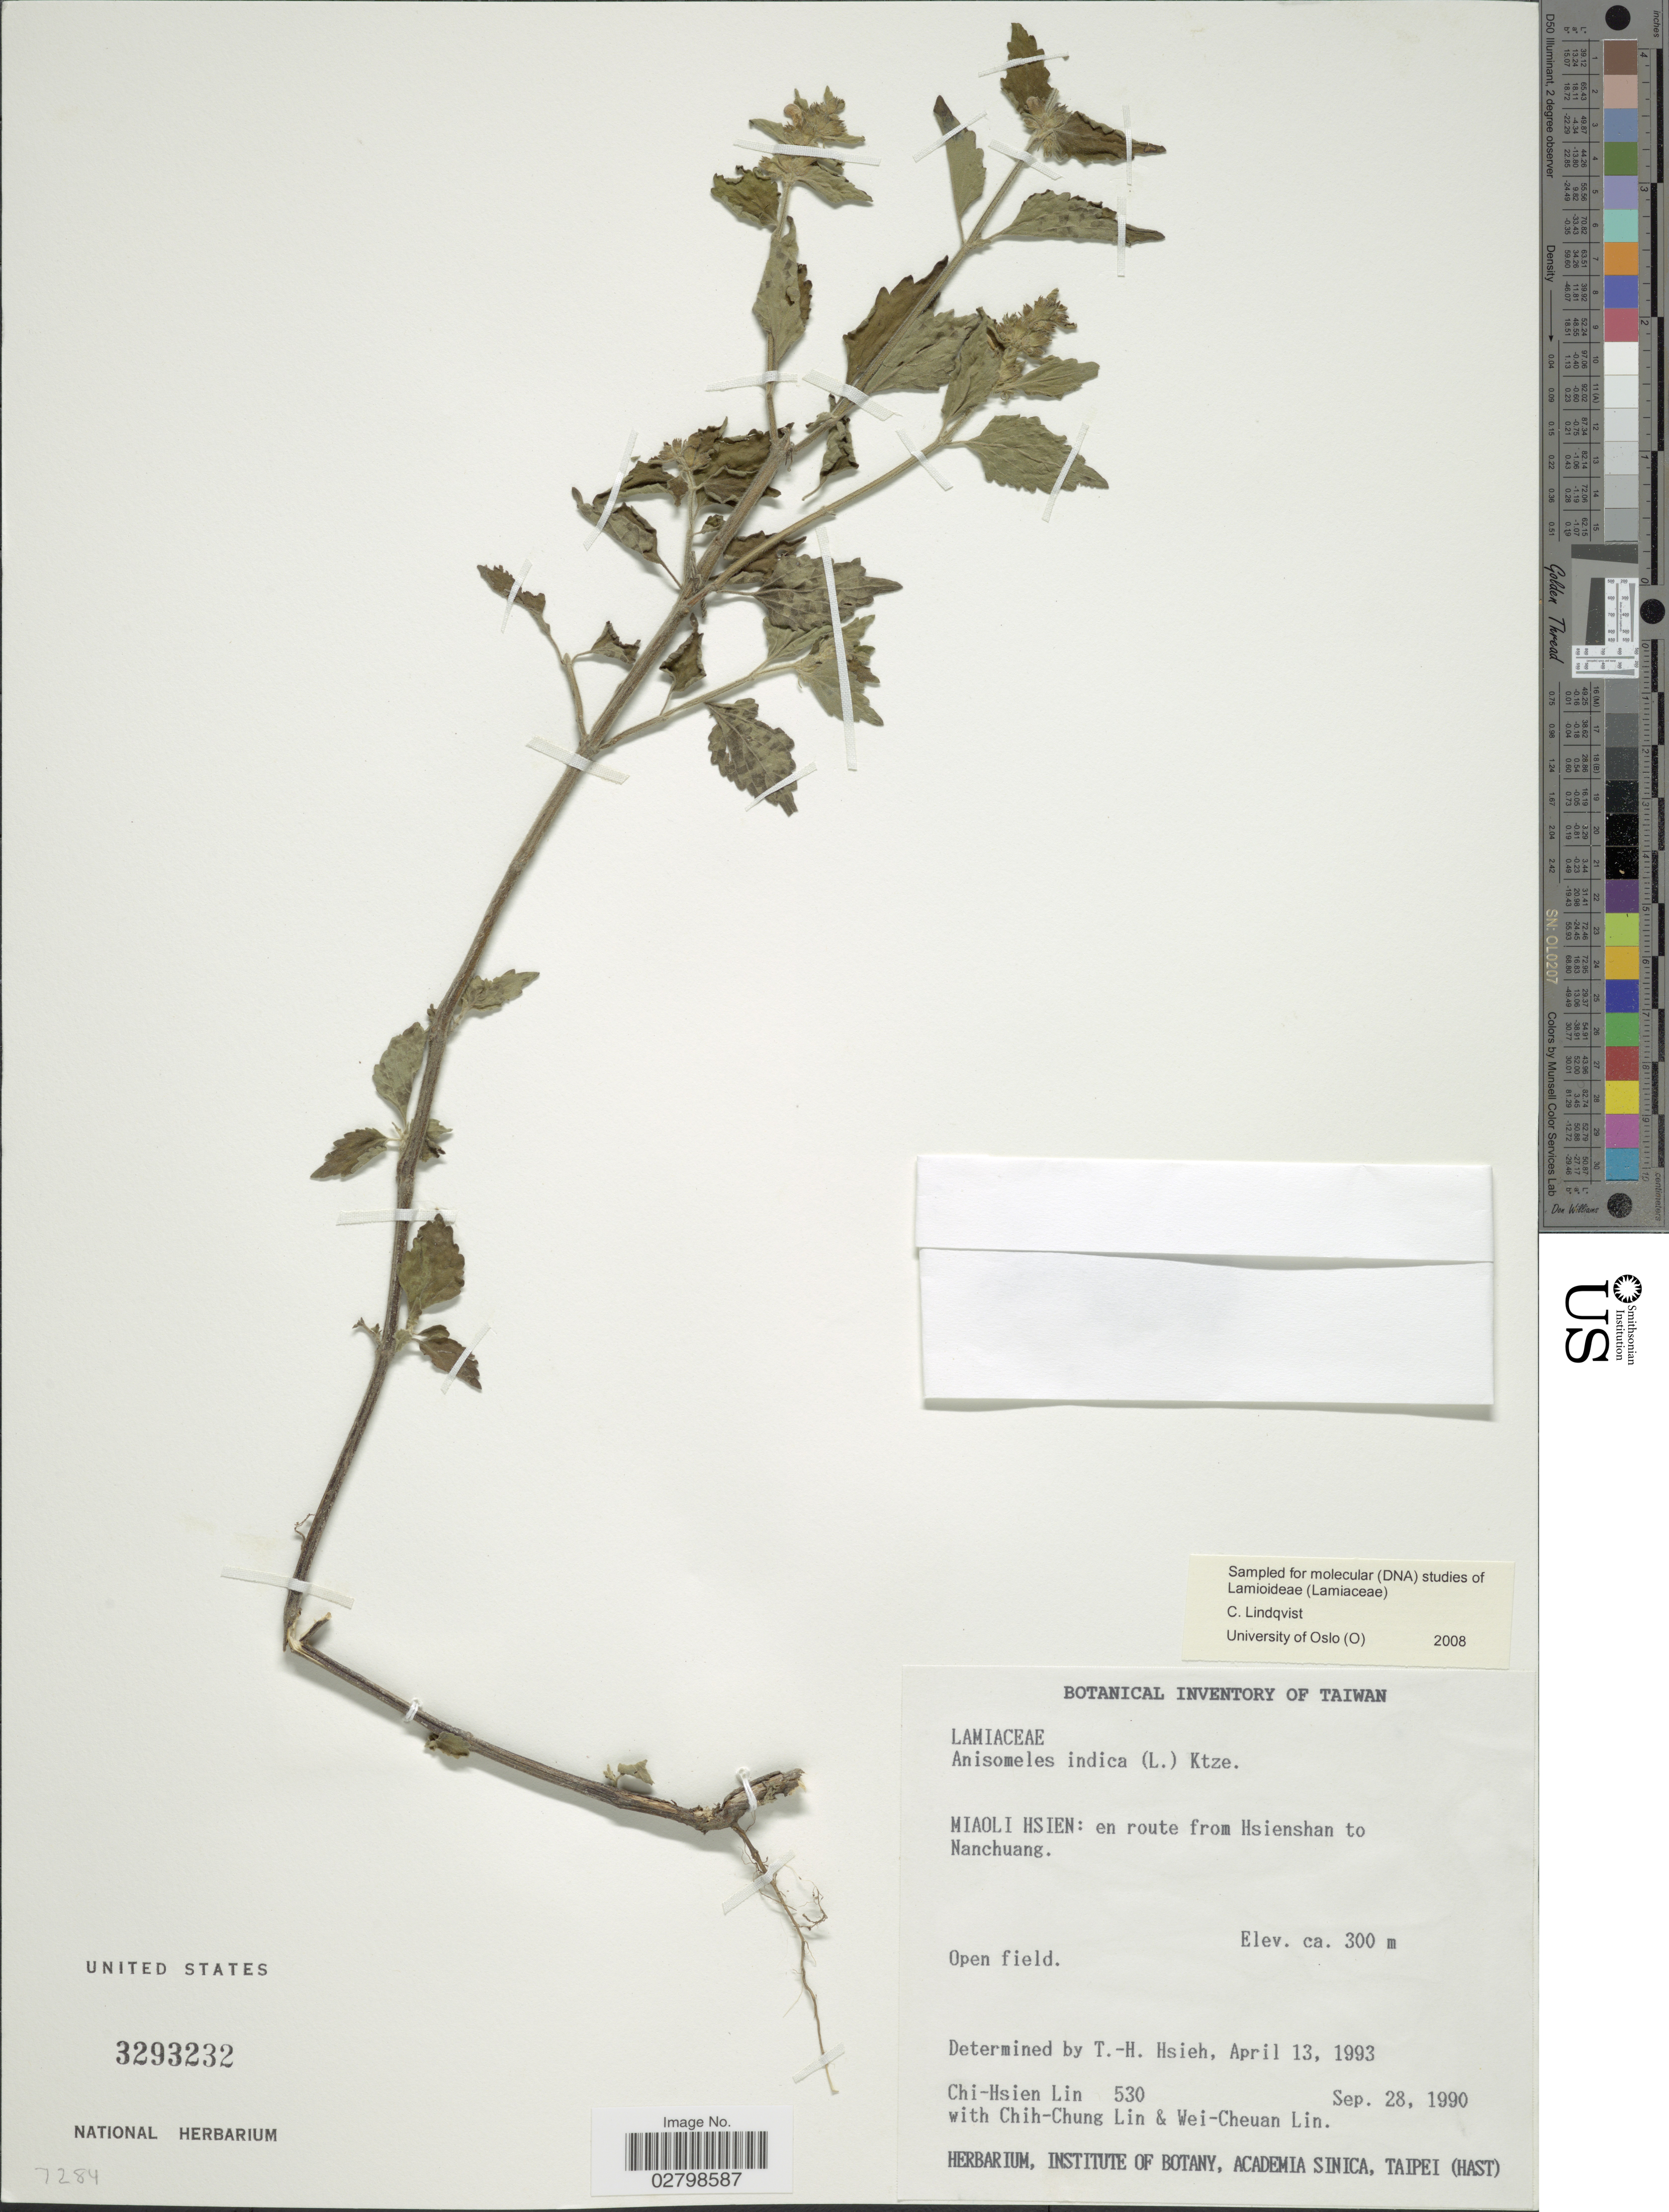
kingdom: Plantae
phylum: Tracheophyta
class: Magnoliopsida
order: Lamiales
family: Lamiaceae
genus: Anisomeles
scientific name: Anisomeles indica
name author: (L.) Kuntze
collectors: C. Lin, C. Lin & W. Lin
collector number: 530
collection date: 1990-09-28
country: Taiwan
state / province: Miaoli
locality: Miaoli Hsien: en route from Hsienshan to Nanchuang.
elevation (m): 300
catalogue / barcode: US 3293232